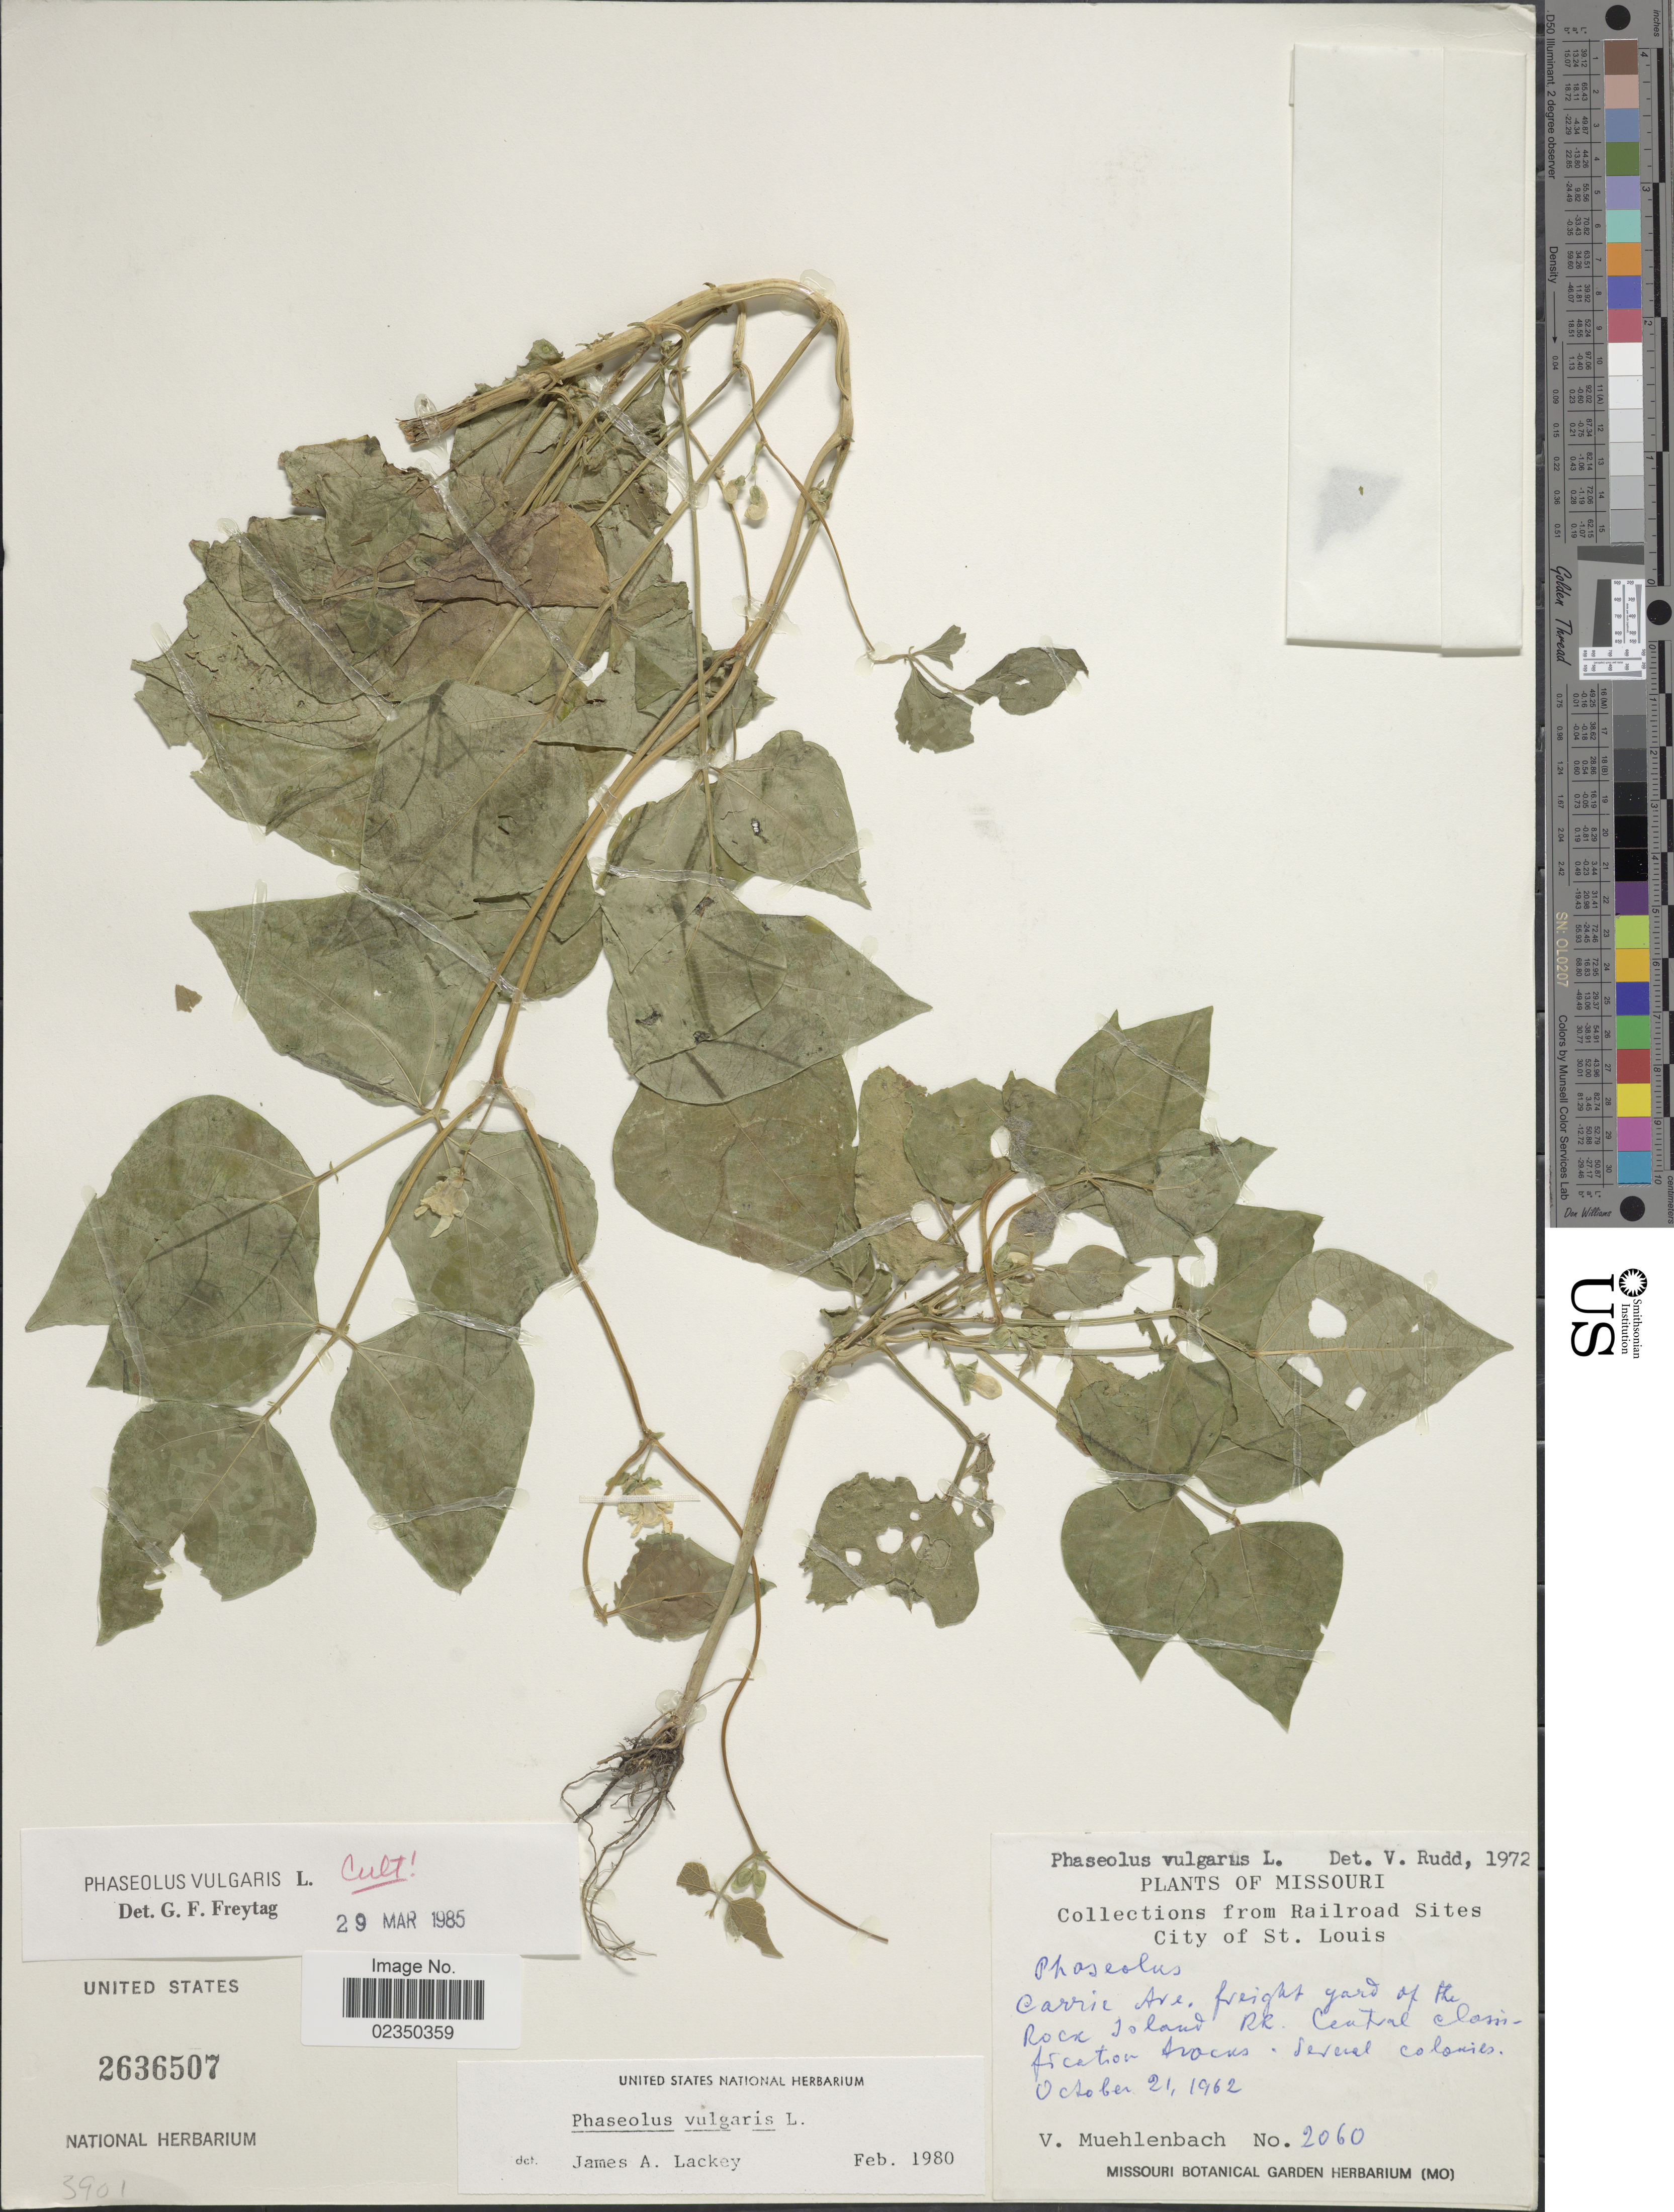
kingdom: Plantae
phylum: Tracheophyta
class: Magnoliopsida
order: Fabales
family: Fabaceae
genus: Phaseolus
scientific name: Phaseolus vulgaris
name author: L.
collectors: V. Muehlenbach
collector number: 2060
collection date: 1962-10-21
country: United States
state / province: Missouri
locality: From Railroad Sites City of St. Louis, Rock Island RR.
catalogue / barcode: US 2636507